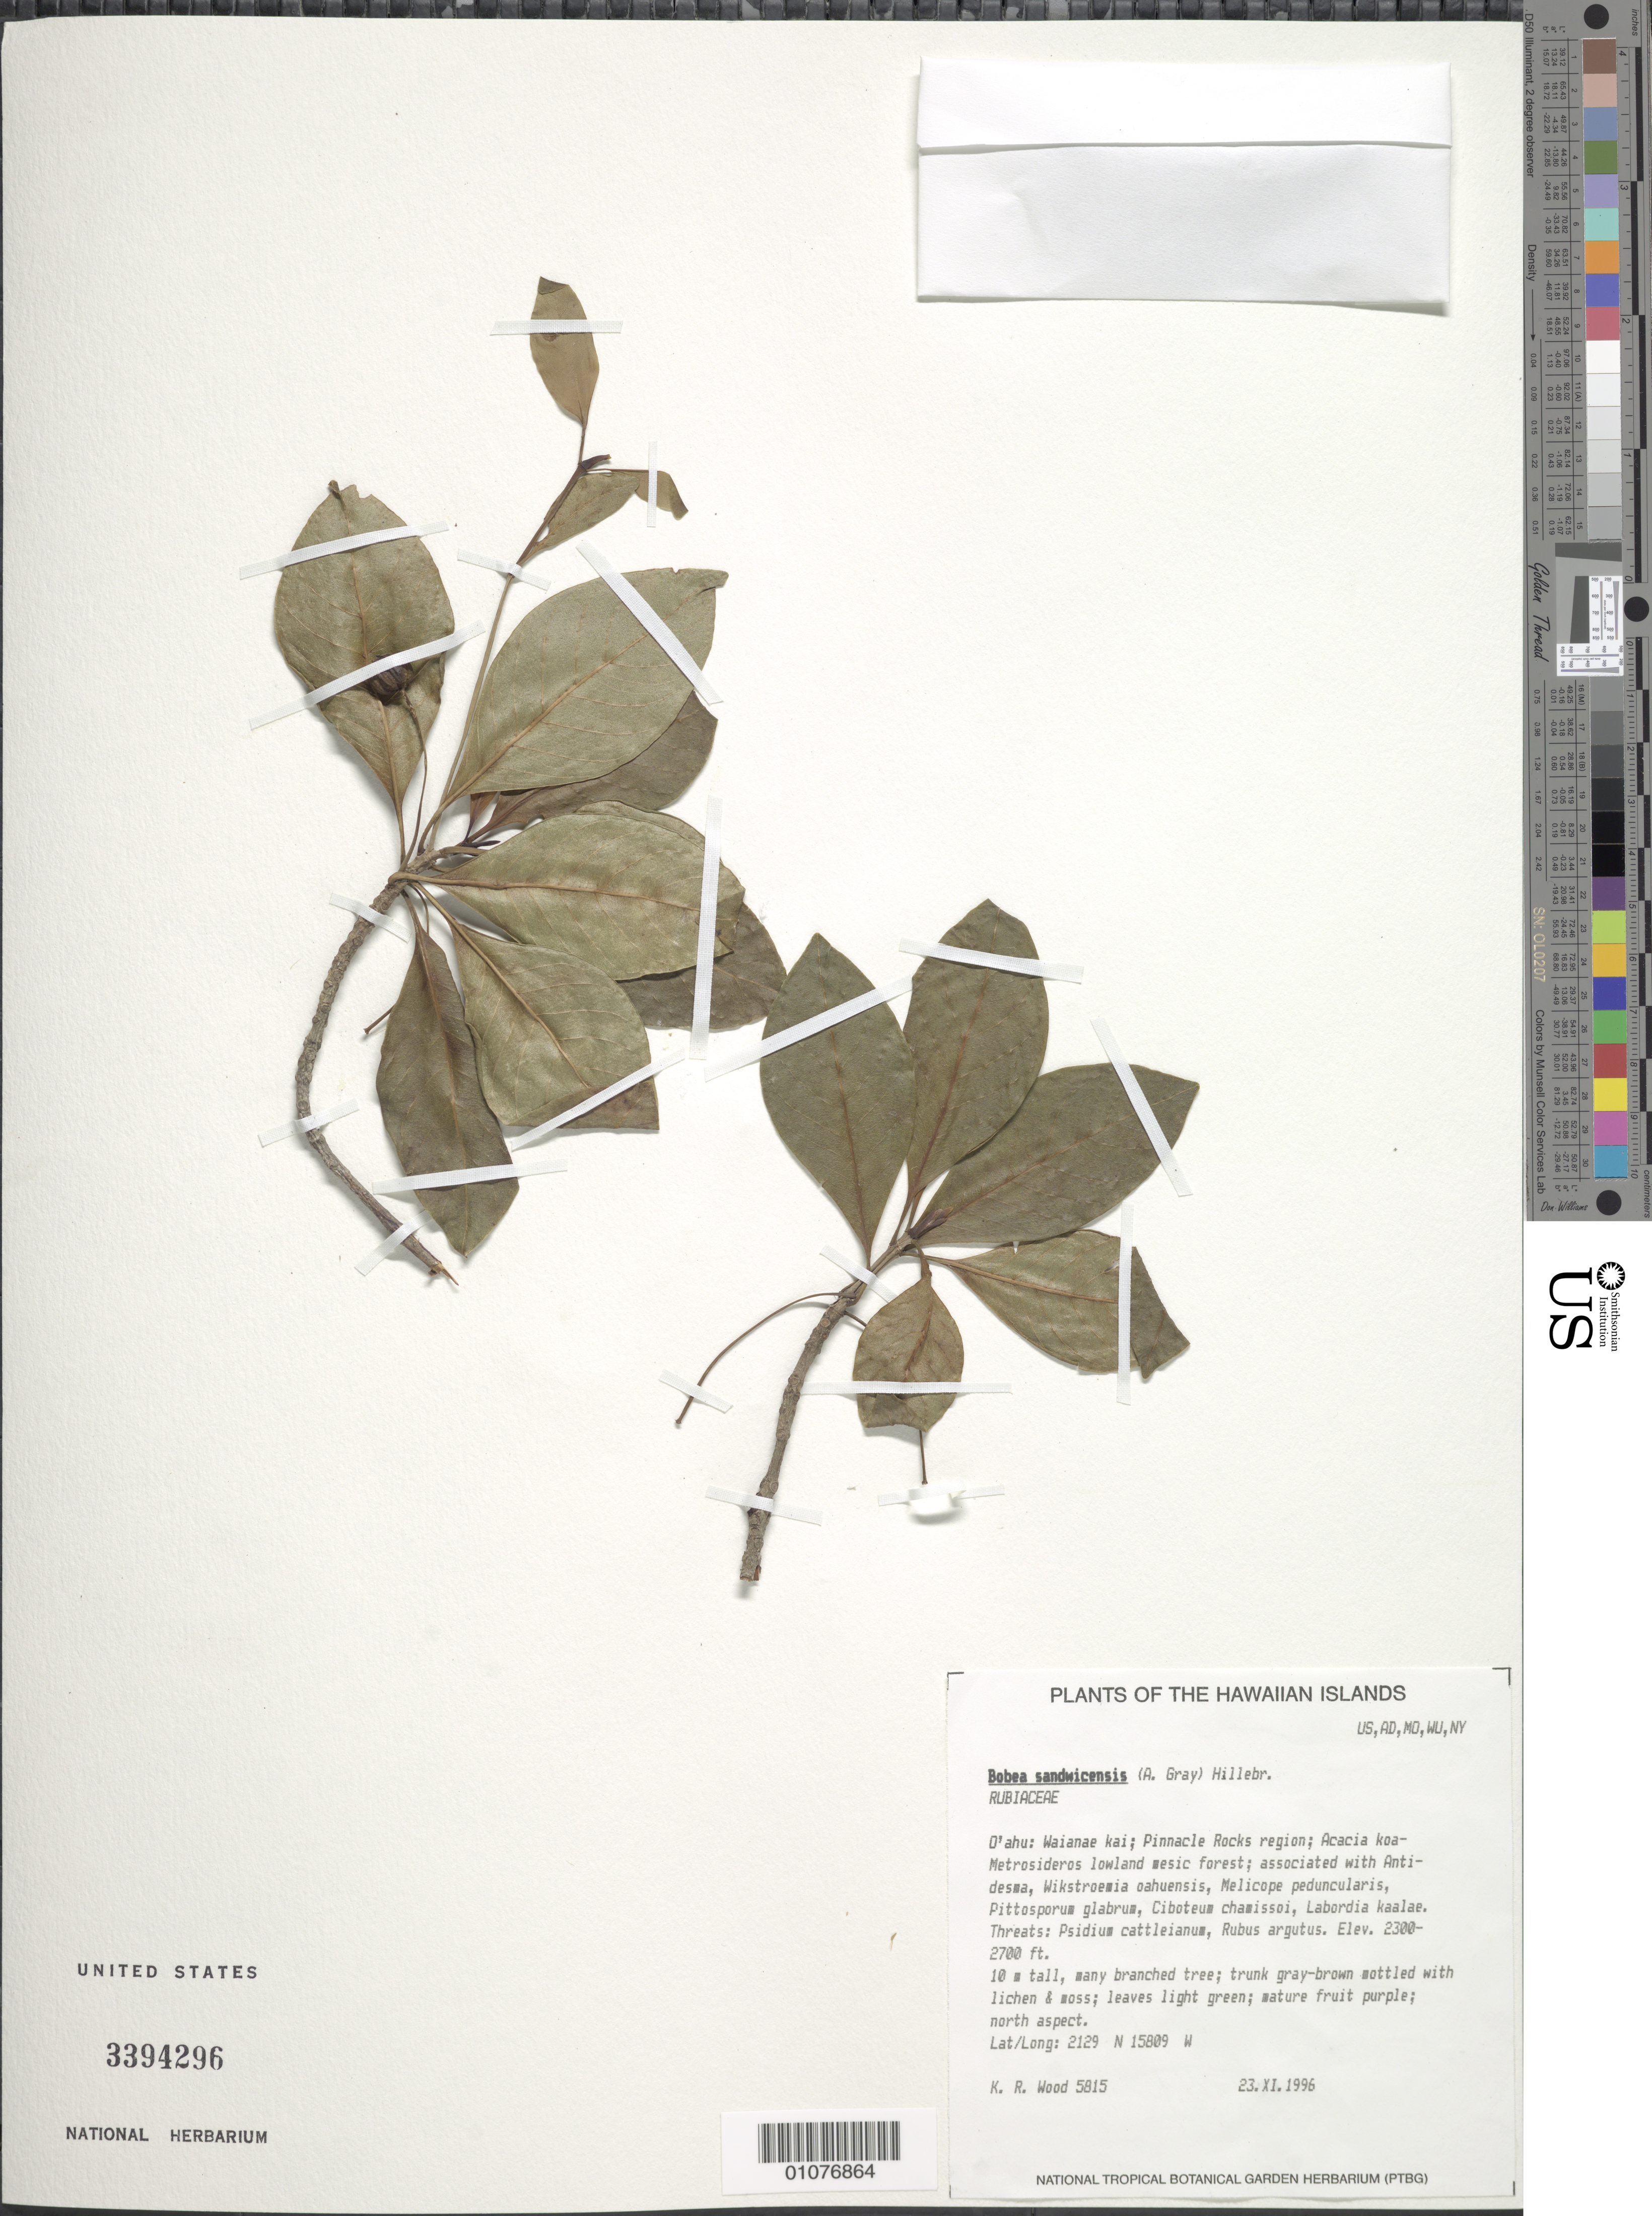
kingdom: Plantae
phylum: Tracheophyta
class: Magnoliopsida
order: Gentianales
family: Rubiaceae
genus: Bobea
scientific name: Bobea sandwicensis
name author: (A. Gray) Hillebr.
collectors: K. R. Wood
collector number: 5815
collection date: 1996-11-23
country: United States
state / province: Hawaii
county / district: Honolulu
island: Oahu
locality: Waianae Kai; Pinnacle Rocks region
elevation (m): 701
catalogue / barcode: US 3394296